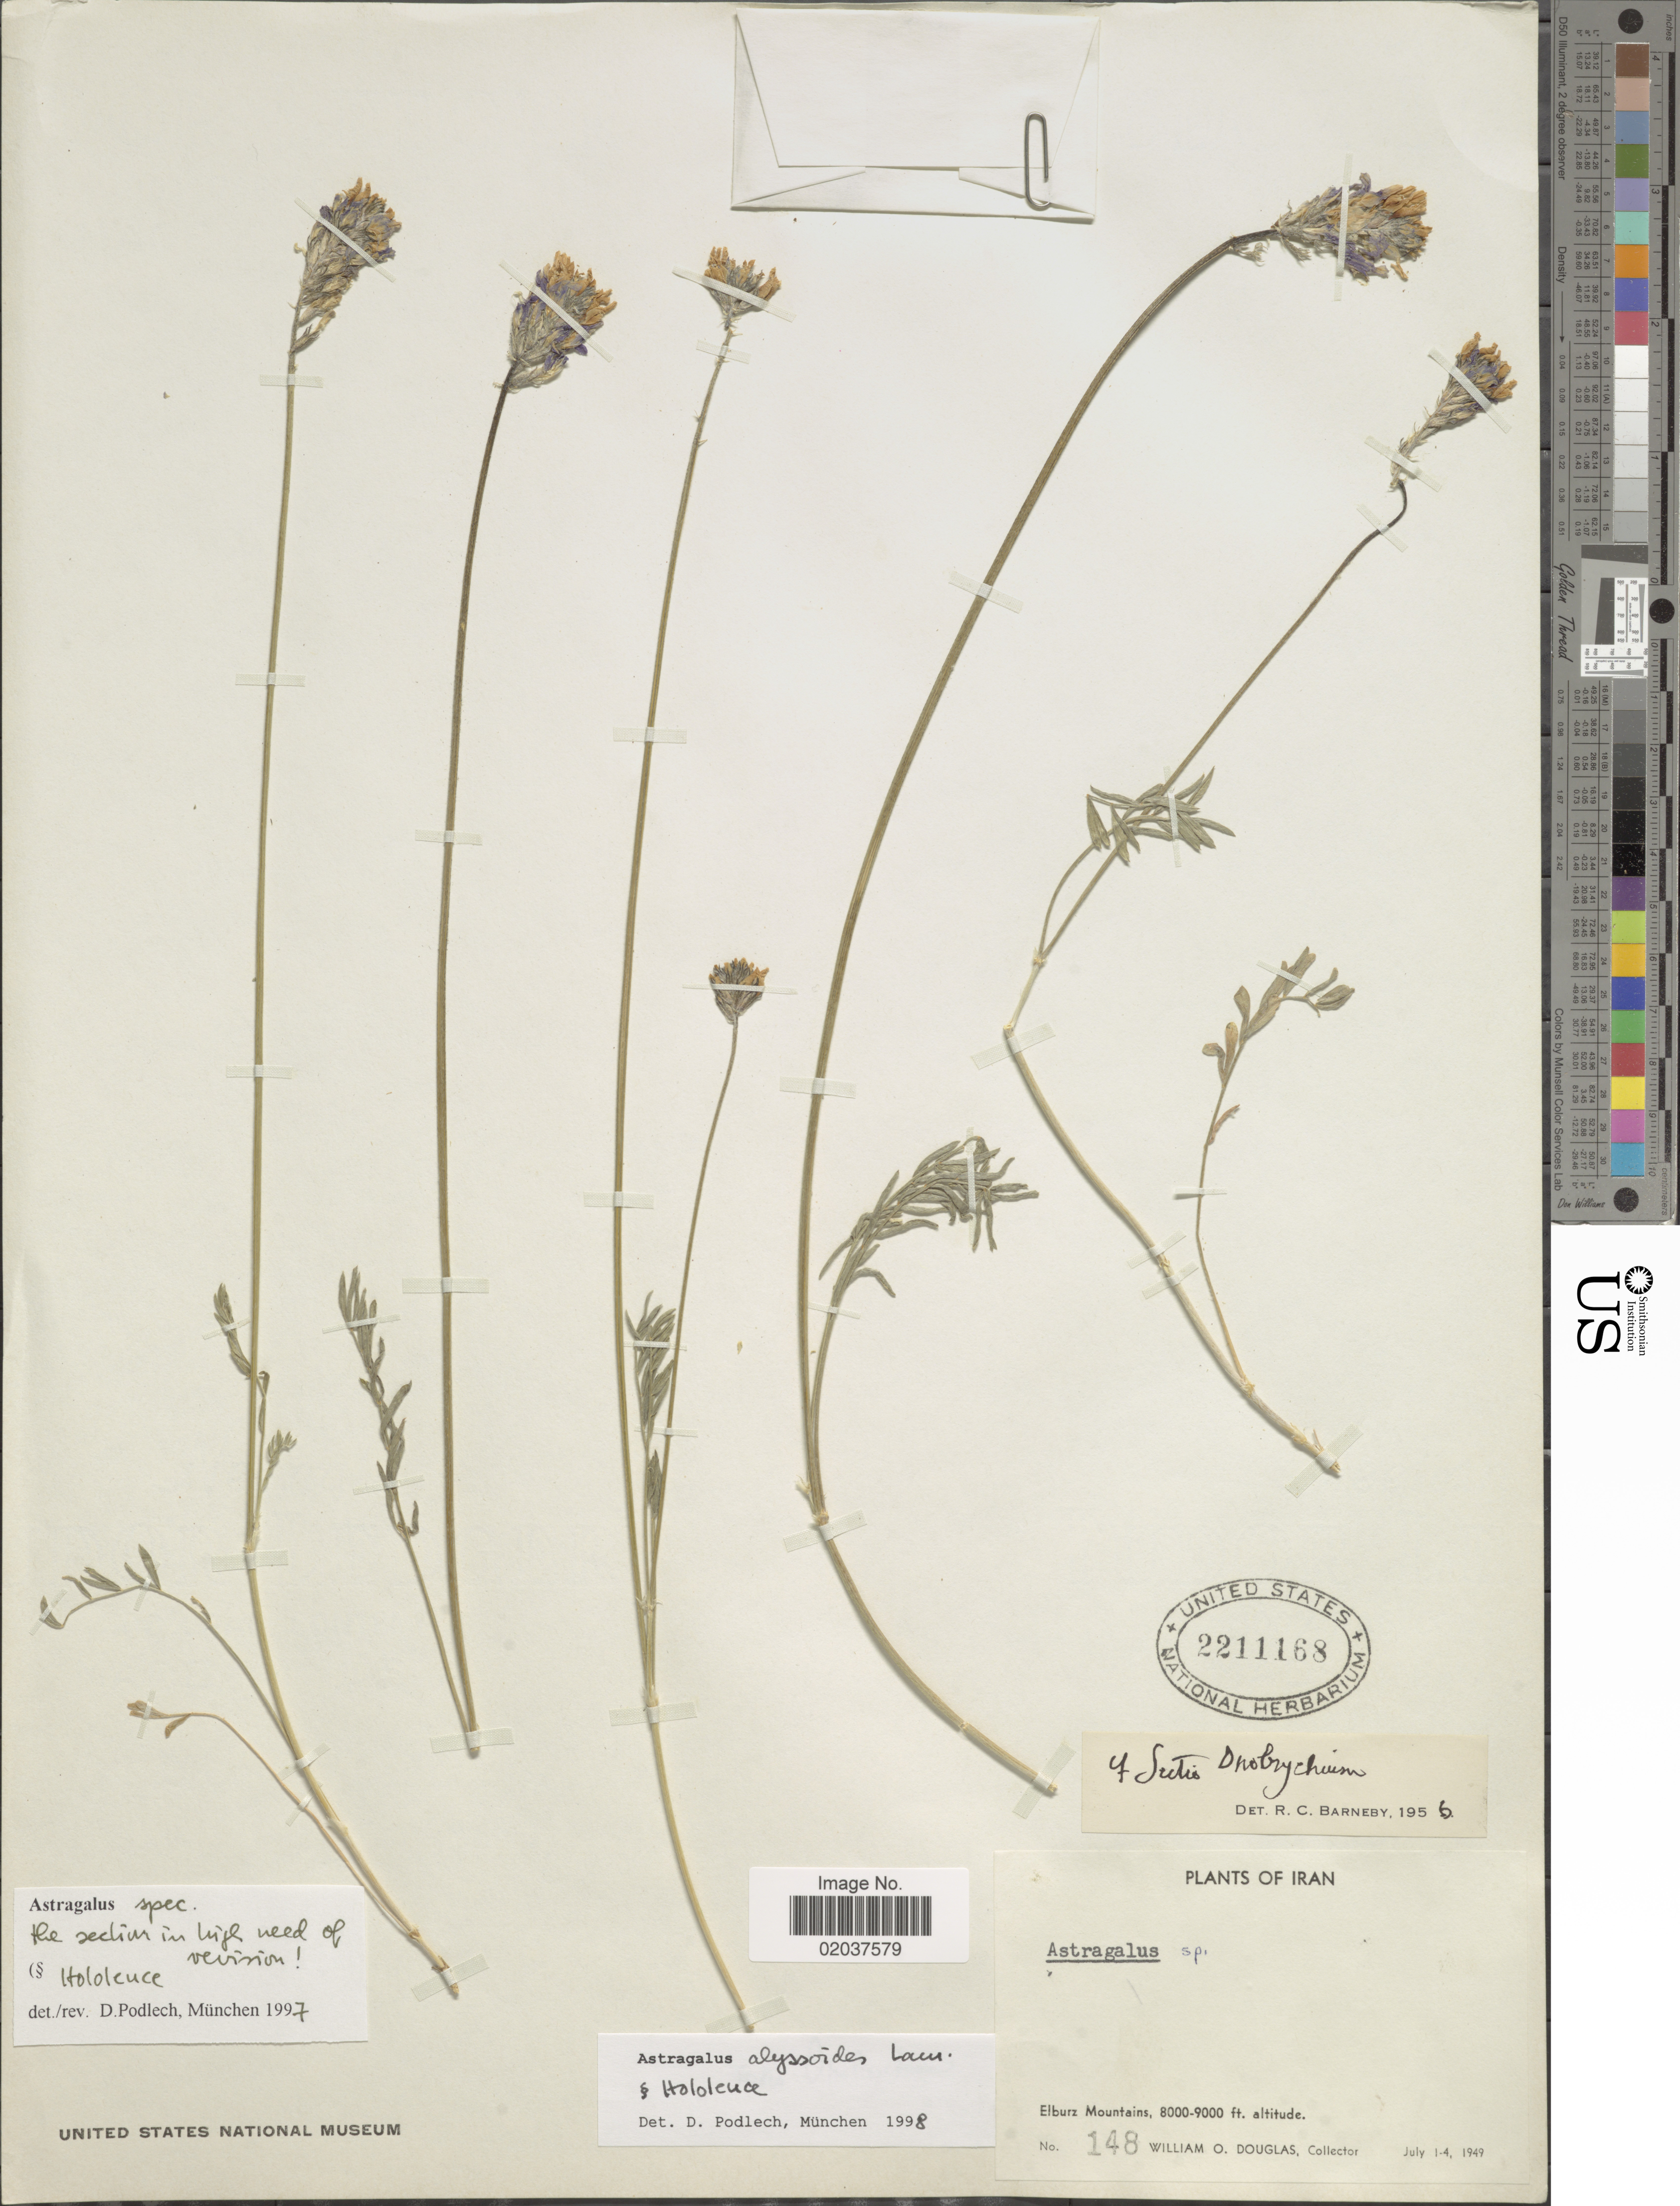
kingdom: Plantae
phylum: Tracheophyta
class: Magnoliopsida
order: Fabales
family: Fabaceae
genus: Astragalus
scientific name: Astragalus alyssoides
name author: Lam.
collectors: W. Douglas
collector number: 148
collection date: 1949-07-01/1949-07-04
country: Iran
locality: Elburz Mountains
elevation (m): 2438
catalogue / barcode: US 2211168